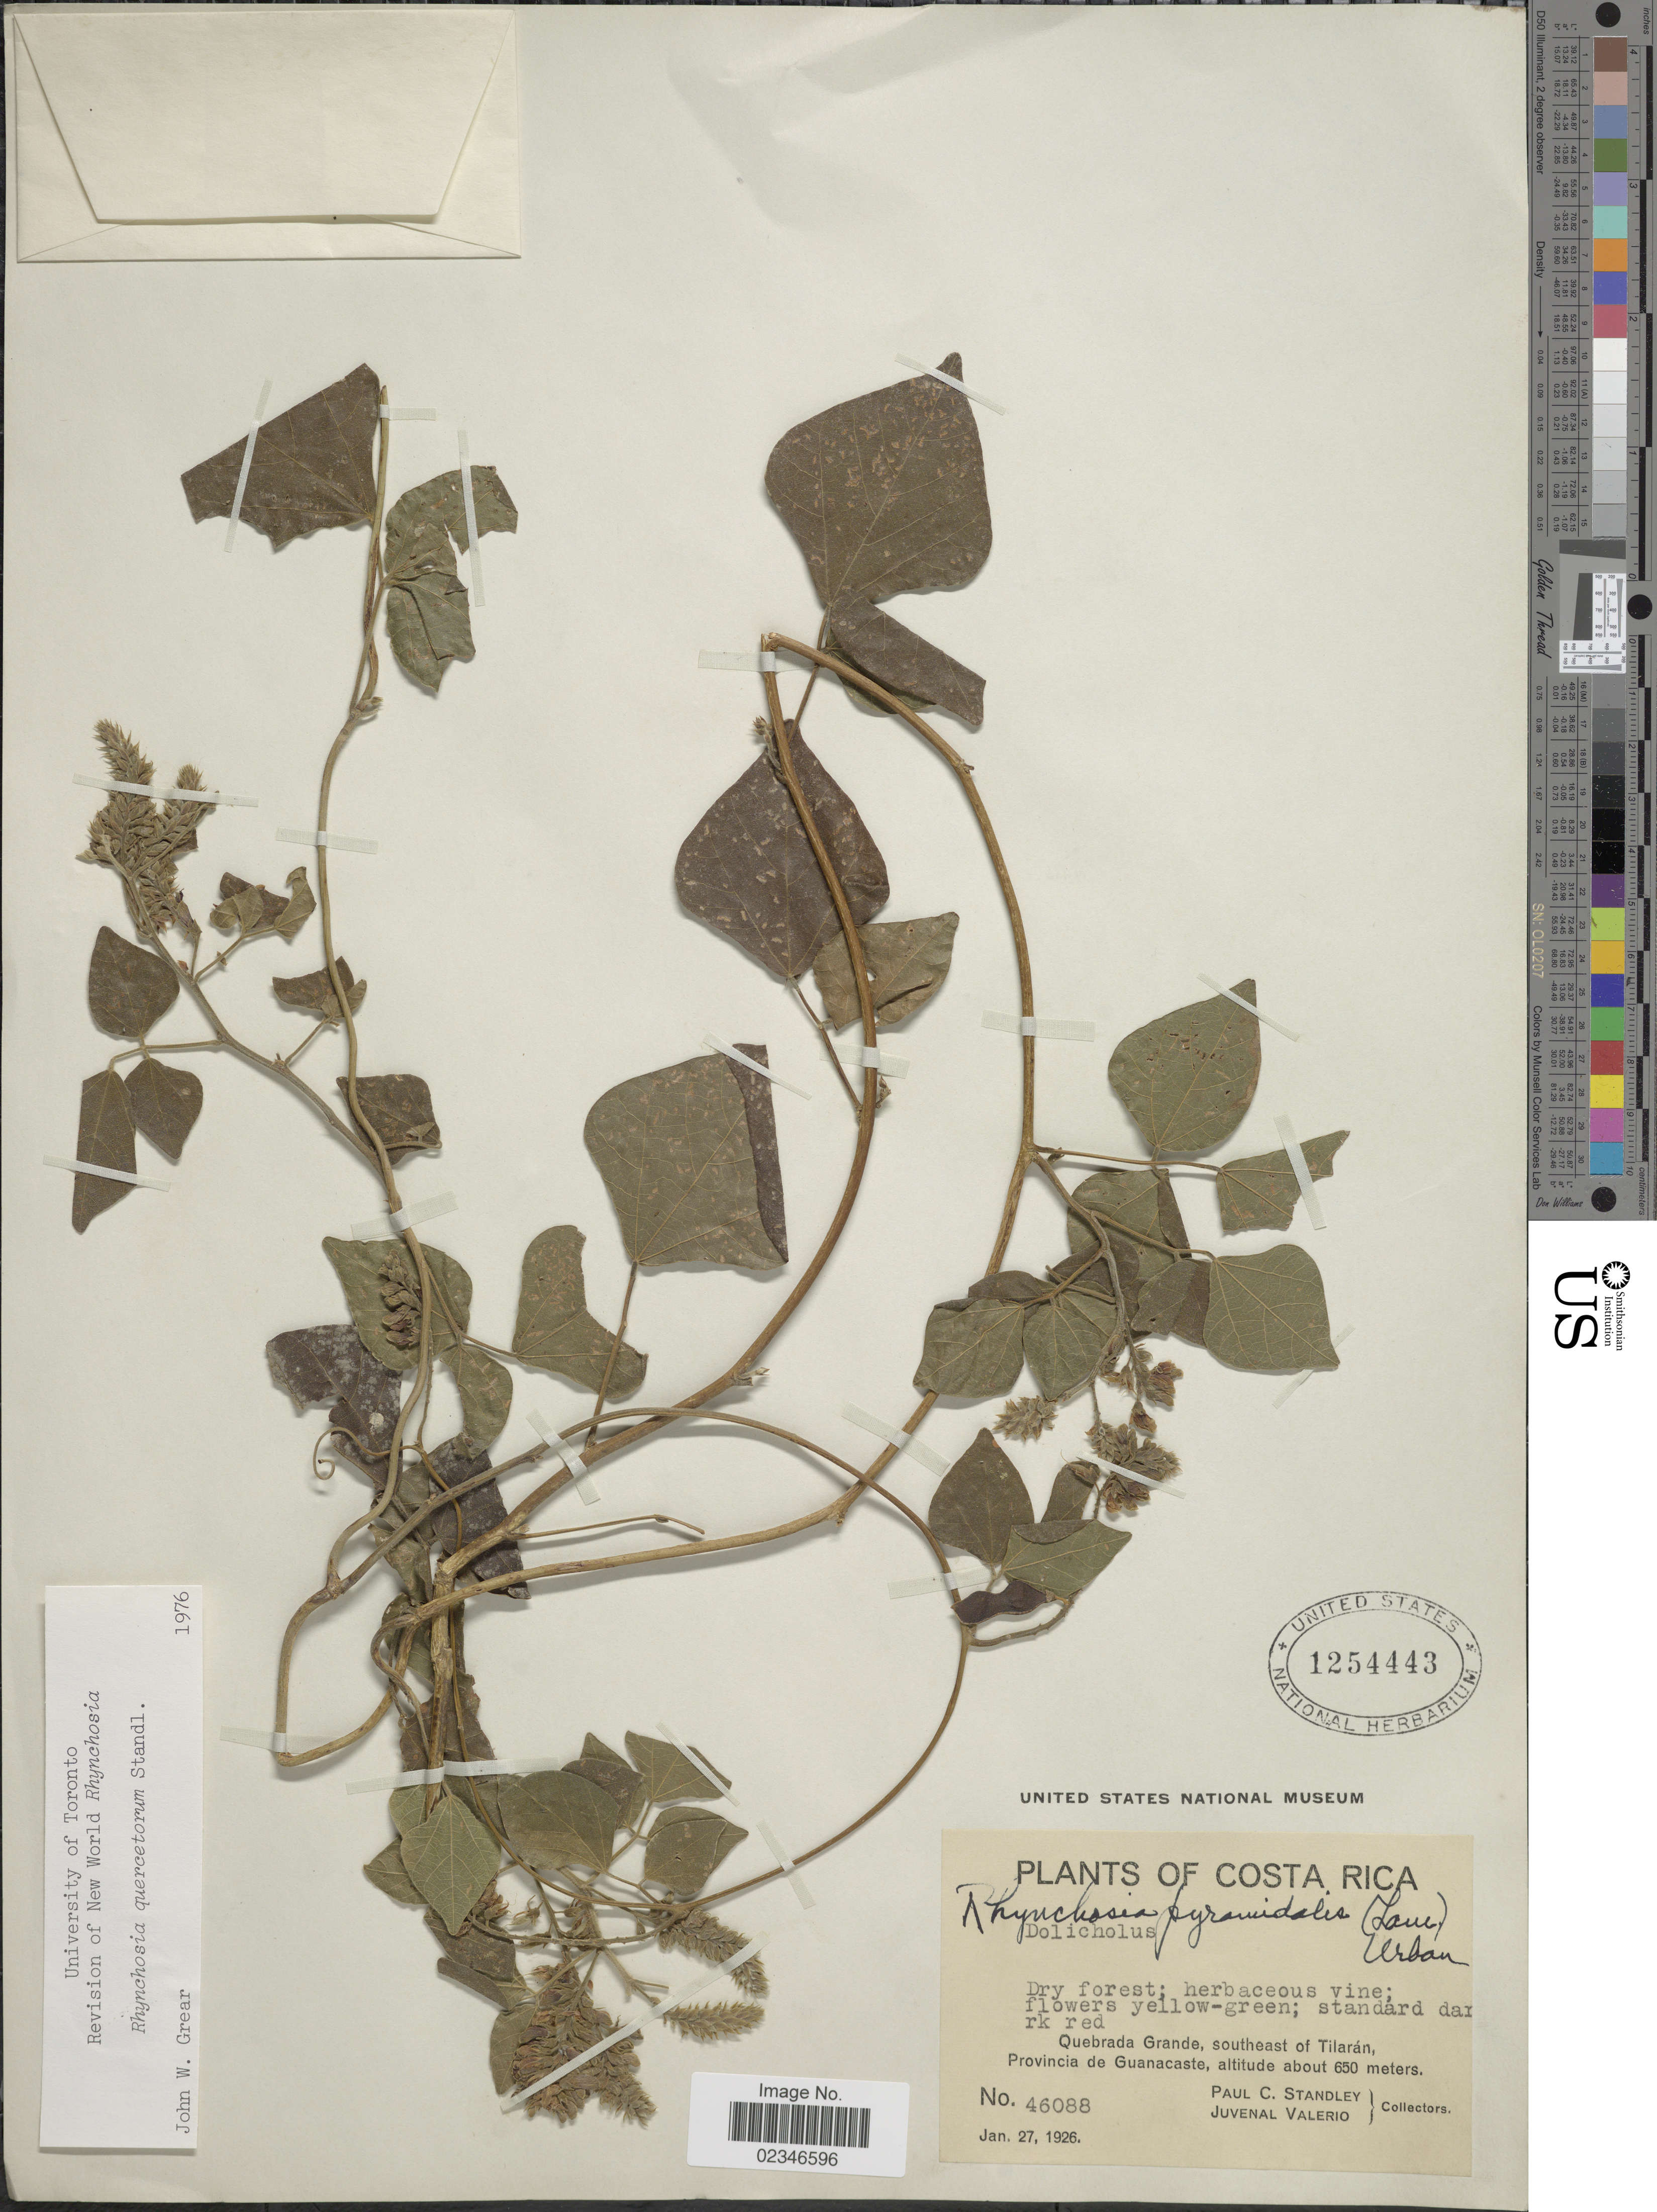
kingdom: Plantae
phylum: Tracheophyta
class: Magnoliopsida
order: Fabales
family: Fabaceae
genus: Rhynchosia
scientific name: Rhynchosia quercetorum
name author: Standl.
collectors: P. C. Standley & J. Valerio R.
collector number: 46088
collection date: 1926-01-27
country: Costa Rica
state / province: Guanacaste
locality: Quebrada Grande, southeast of Tilaran, Provincia de Guanacaste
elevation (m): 650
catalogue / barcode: US 1254443